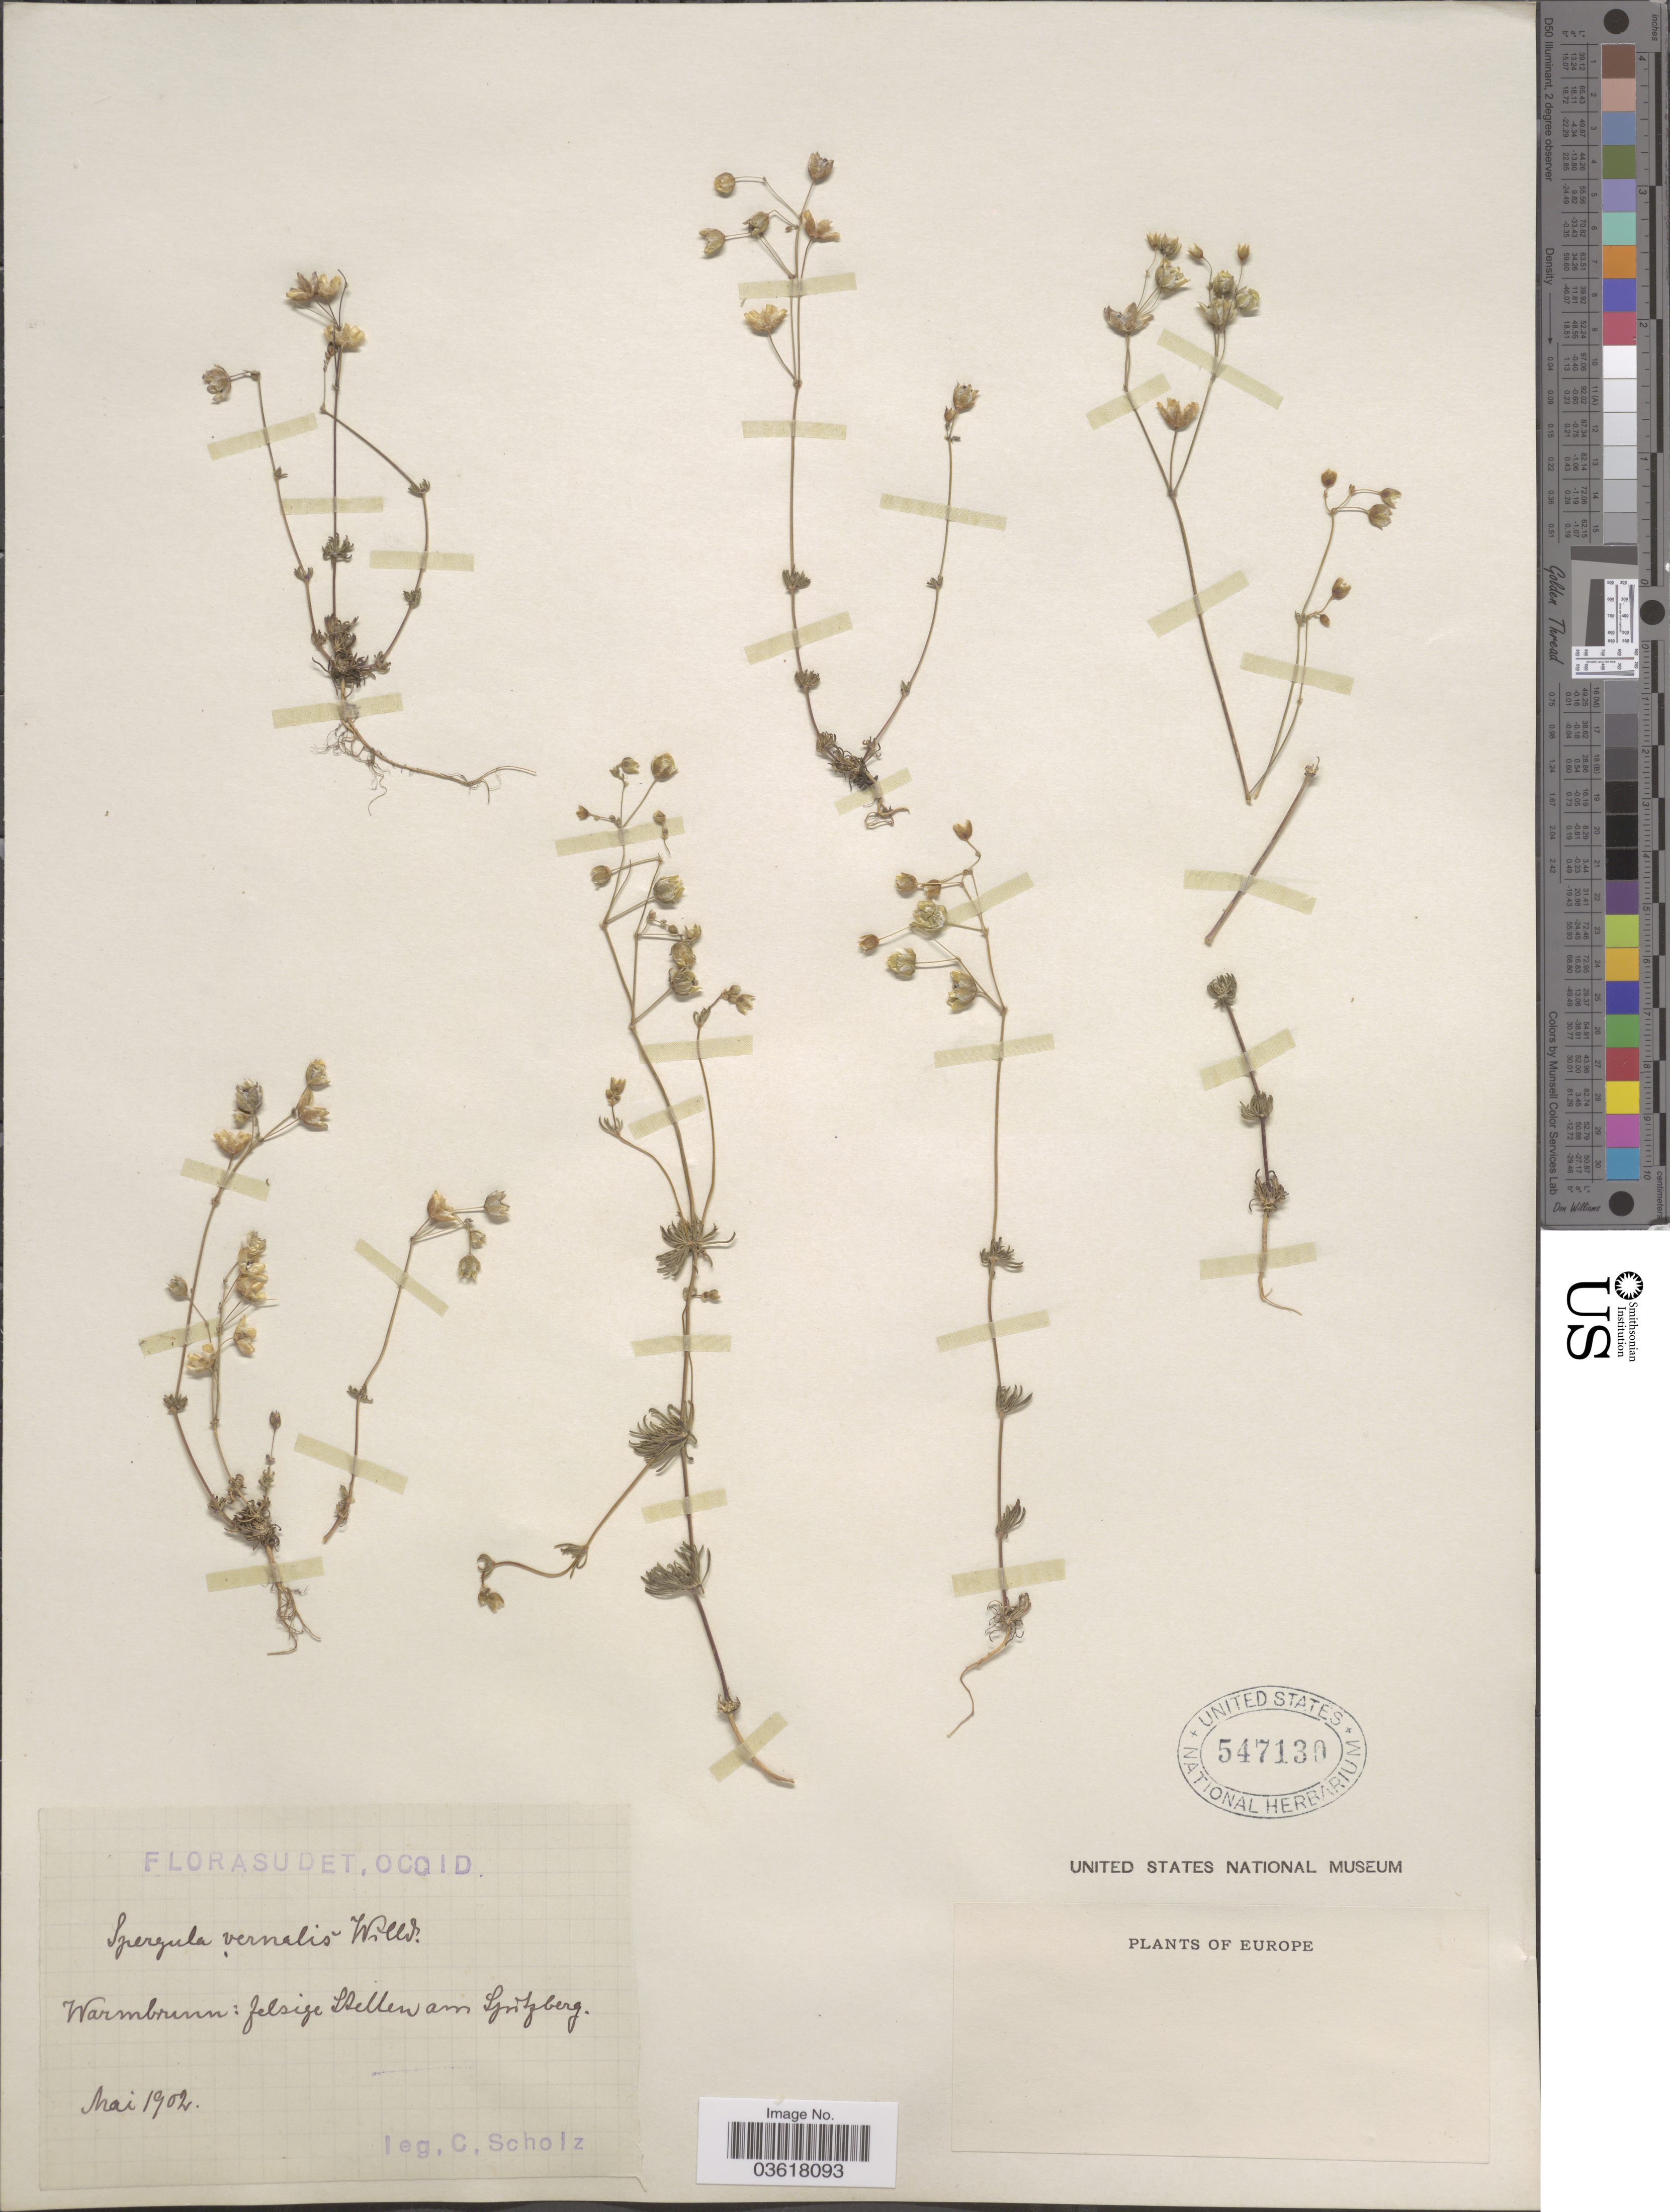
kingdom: Plantae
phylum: Tracheophyta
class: Magnoliopsida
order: Caryophyllales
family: Caryophyllaceae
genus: Spergula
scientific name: Spergula vernalis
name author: Willd.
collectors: C. Scholz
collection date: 1902-05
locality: Europe. Sudet. Occid. Warmbrunn: felsige stellen am Spitzberg.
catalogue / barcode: US 547130